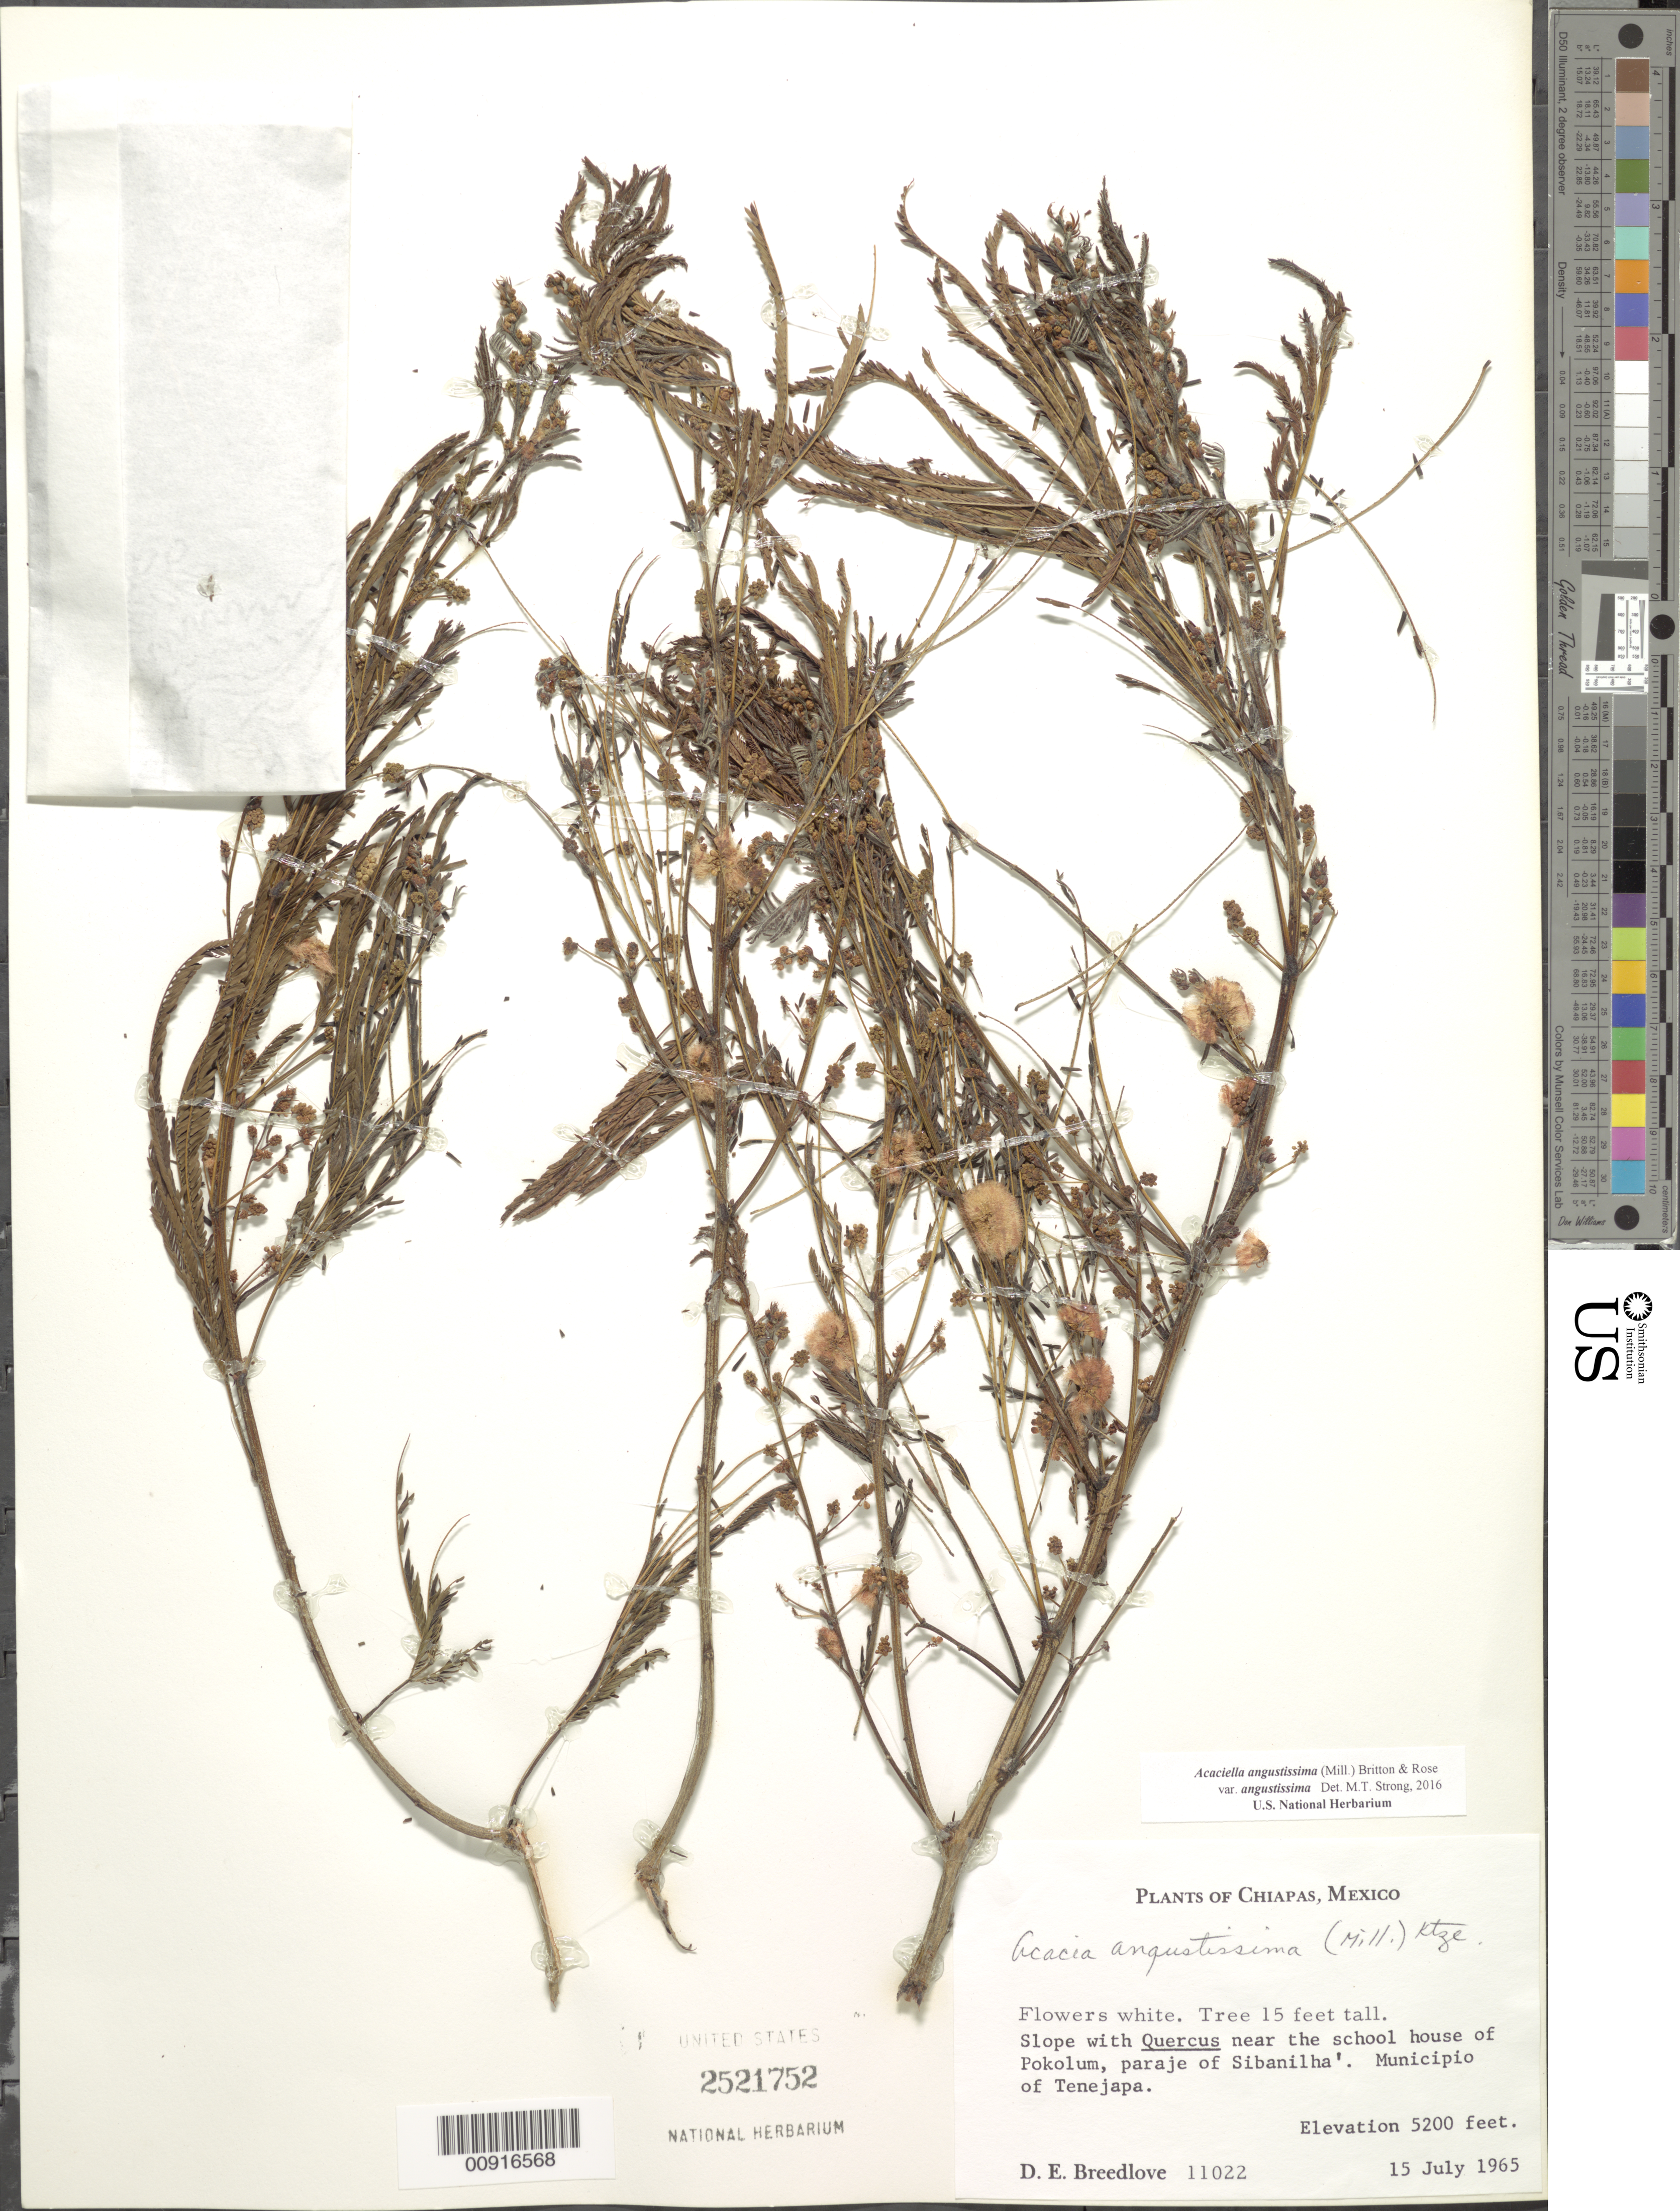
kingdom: Plantae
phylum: Tracheophyta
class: Magnoliopsida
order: Fabales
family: Fabaceae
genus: Acaciella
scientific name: Acaciella angustissima var. angustissima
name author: (Mill.) Britton & Rose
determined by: Strong, M. T., (US), Smithsonian Institution - National Museum of Natural History (UNITED STATES)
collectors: D. E. Breedlove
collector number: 11022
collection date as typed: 15 Jul 1965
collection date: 1965-07-15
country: Mexico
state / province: Chiapas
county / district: Tenejapa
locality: Near the school house of Pokolum, paraje of Sibanilha'. Municipio of Tenejapa, Chiapas.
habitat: Slope with Quercus.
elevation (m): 1585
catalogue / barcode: US 2521752